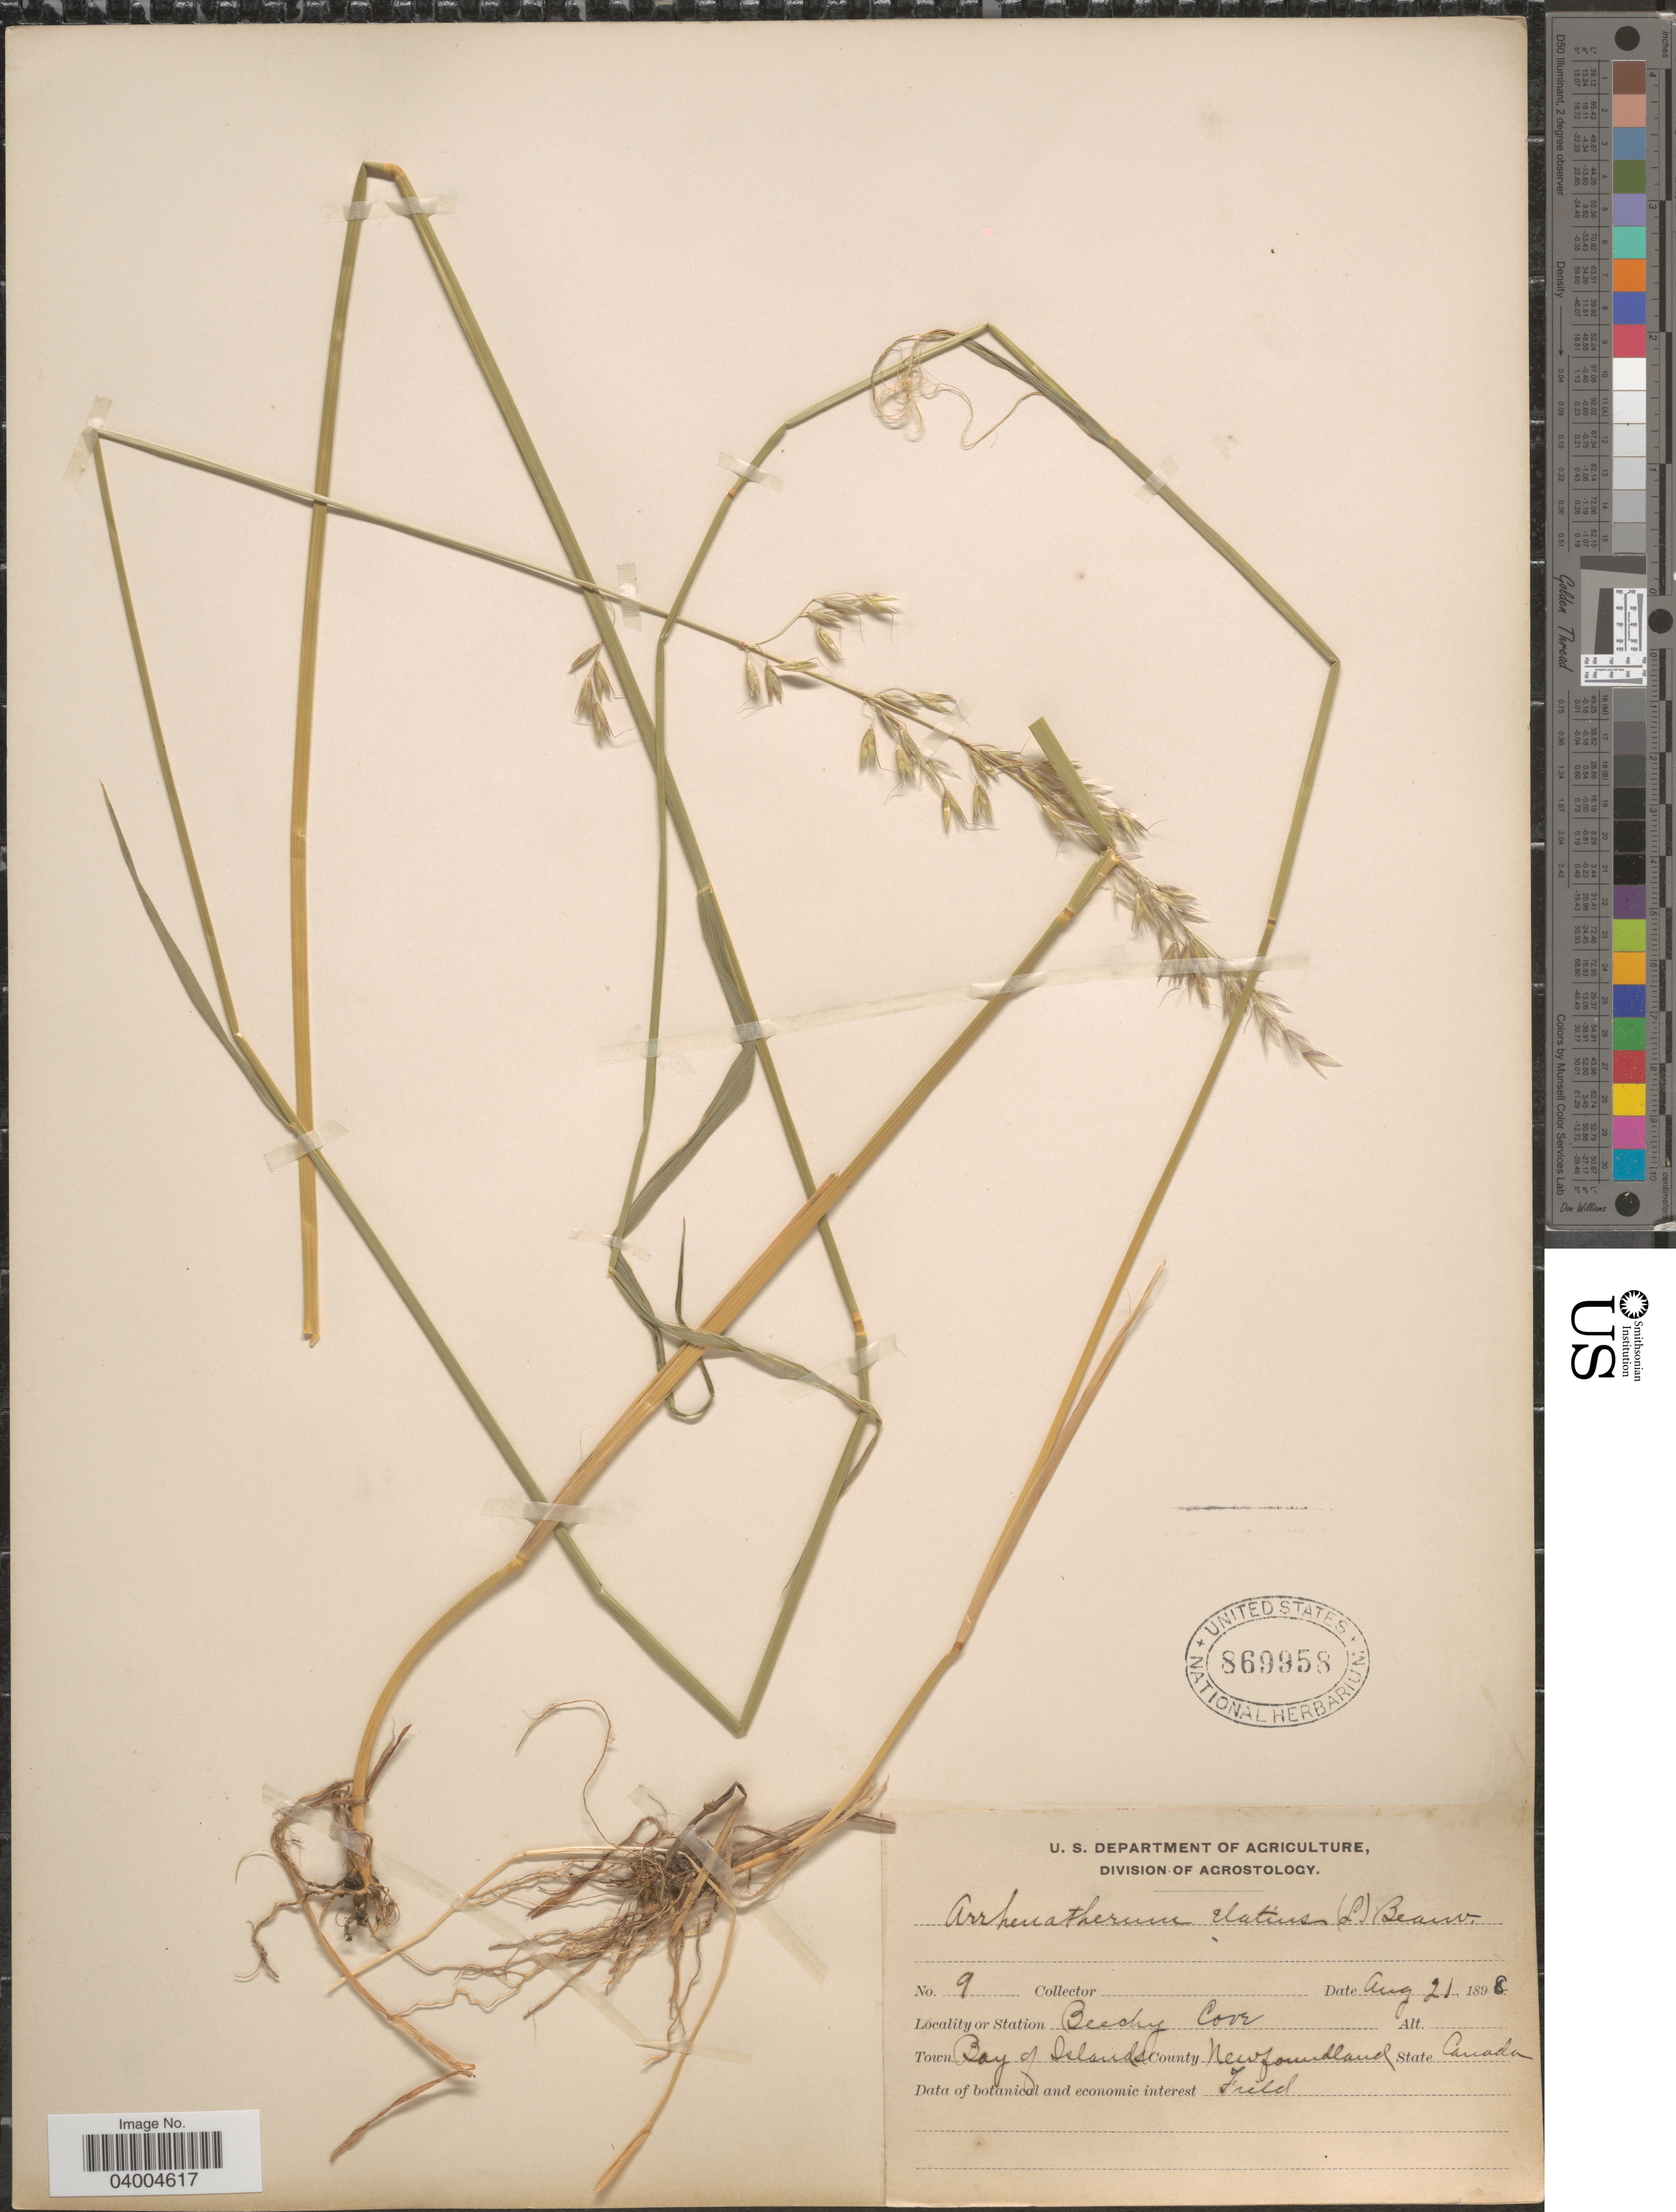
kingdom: Plantae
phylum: Tracheophyta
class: Liliopsida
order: Poales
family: Poaceae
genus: Arrhenatherum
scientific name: Arrhenatherum elatius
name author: (L.) J. Presl & C. Presl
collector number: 9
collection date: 1898-08-21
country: Canada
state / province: Newfoundland and Labrador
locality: Beechy Cove. Town Bay of Islands. County Newfoundland.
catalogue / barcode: US 869958